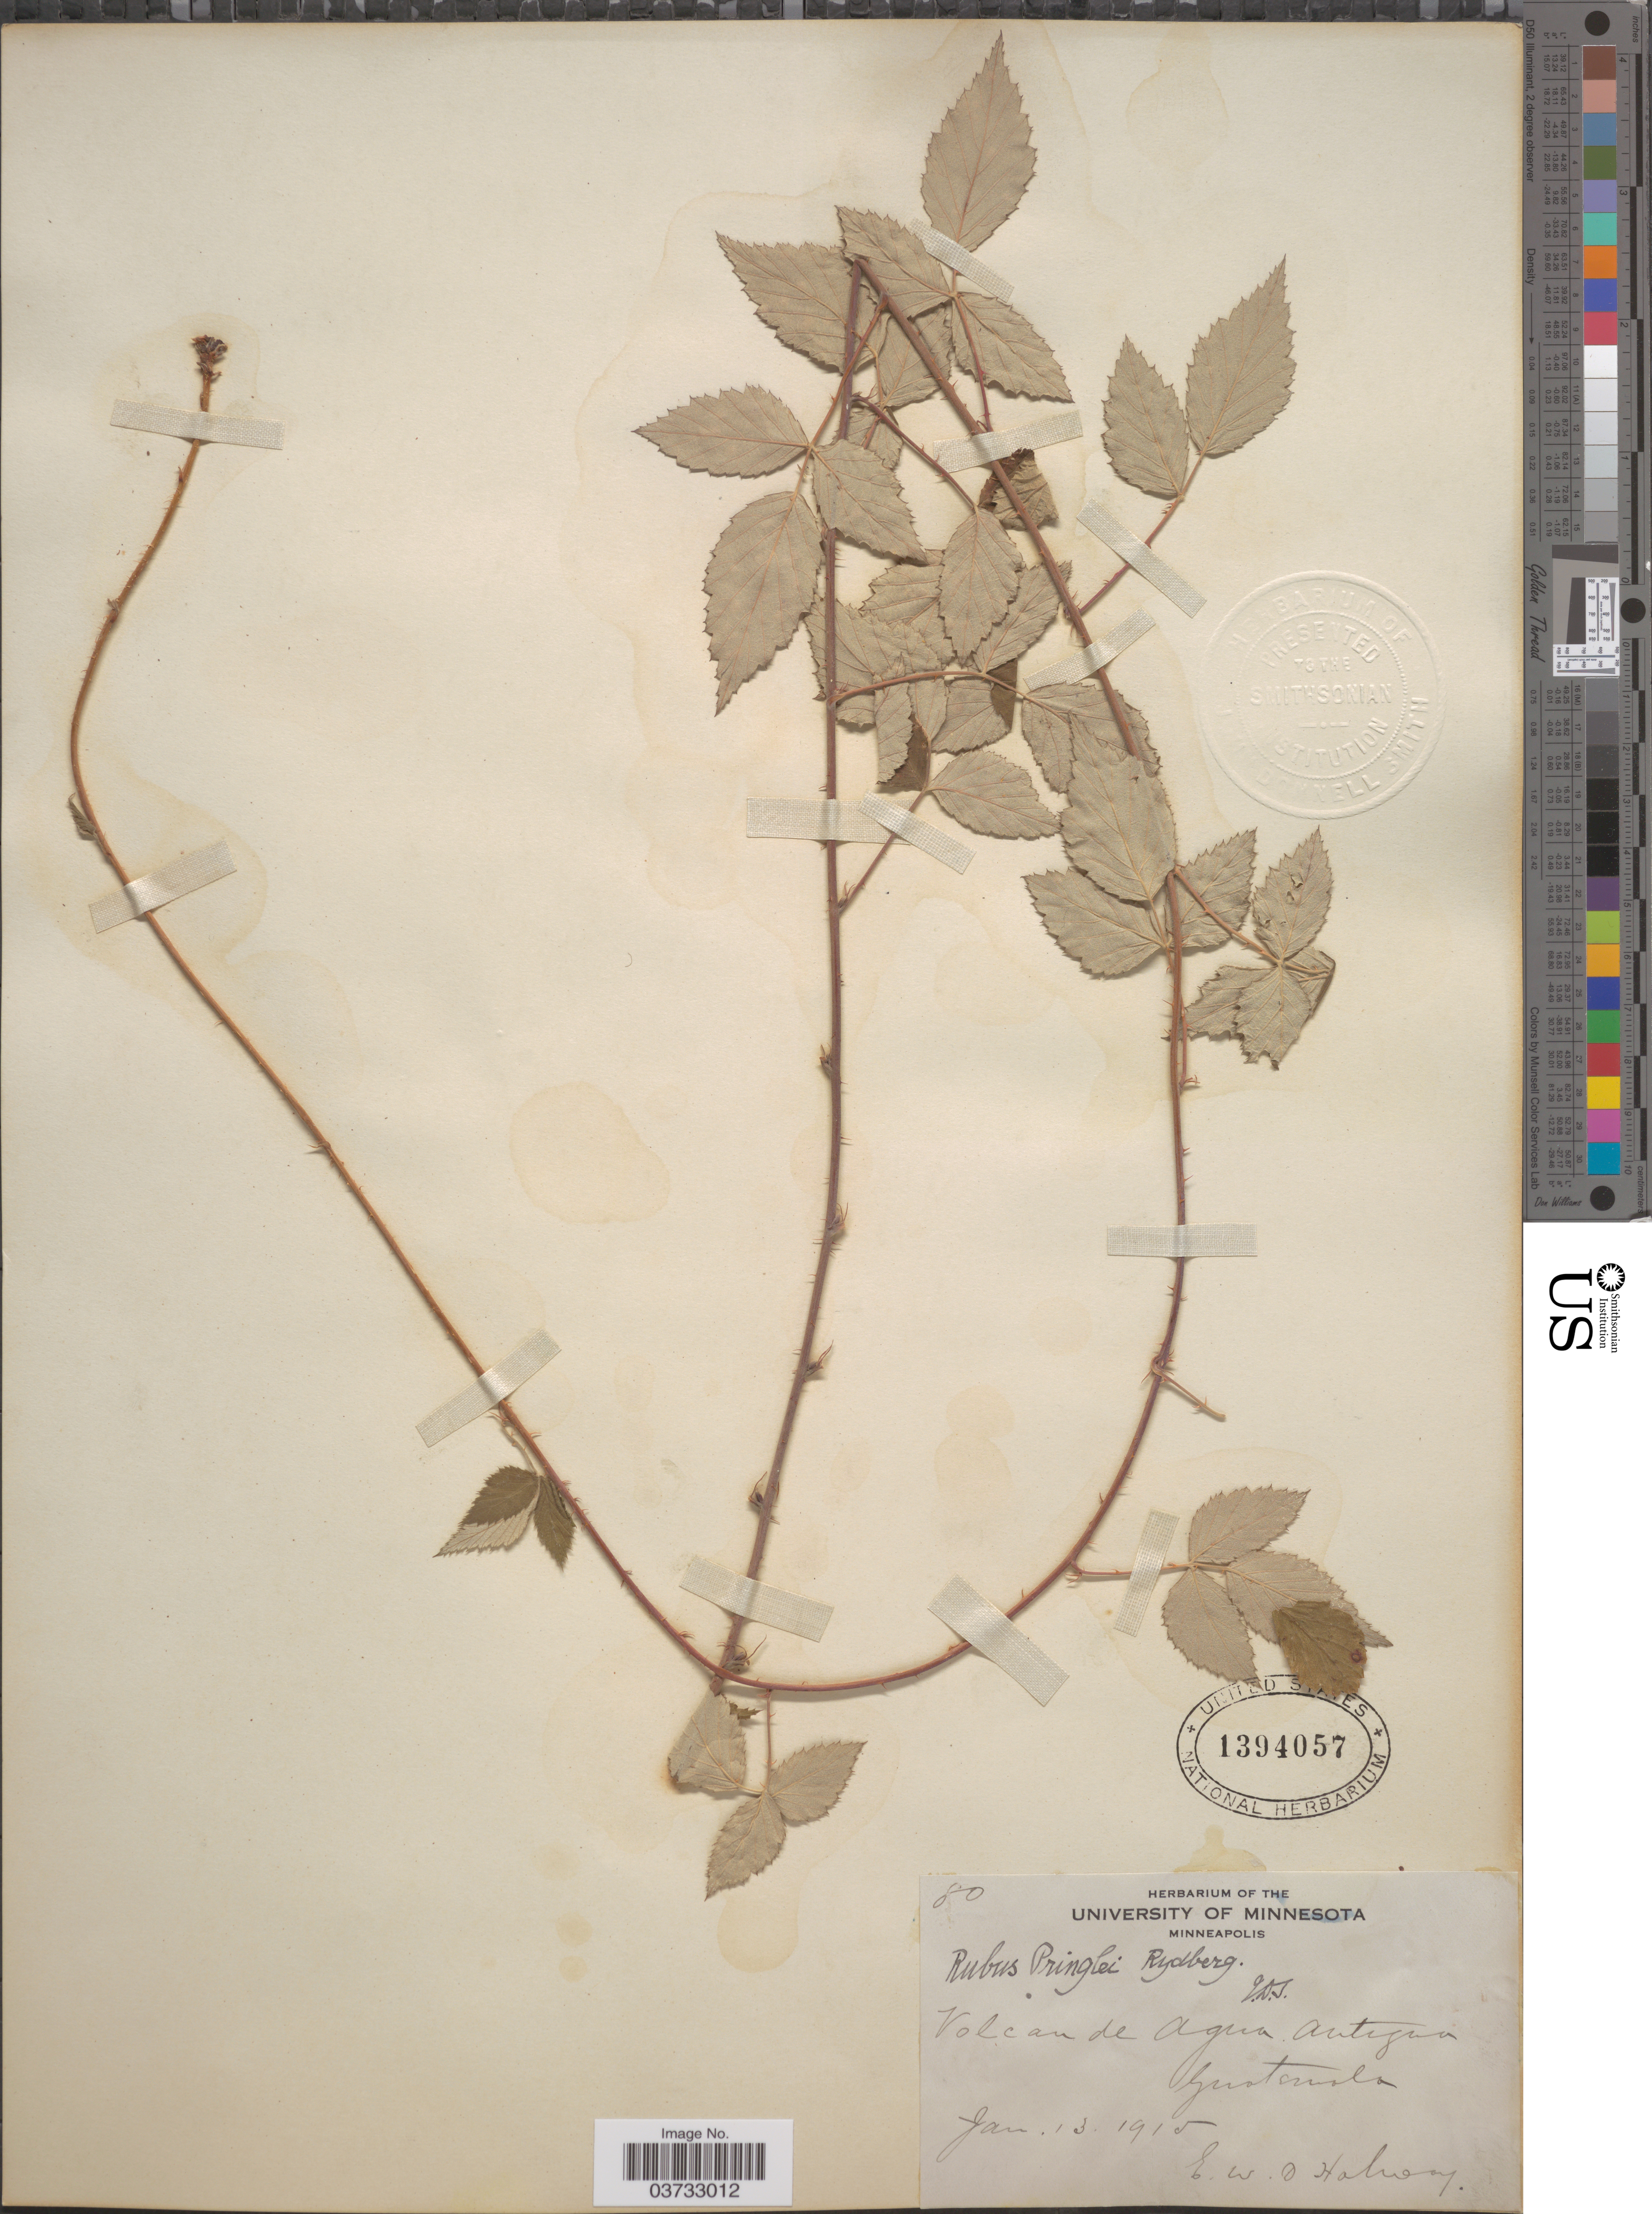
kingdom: Plantae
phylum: Tracheophyta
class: Magnoliopsida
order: Rosales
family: Rosaceae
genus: Rubus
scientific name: Rubus pringlei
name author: Rydb.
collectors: E. W. D. Holway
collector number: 80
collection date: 1915-01-13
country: Guatemala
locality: Volcan de Agua Antigua.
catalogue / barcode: US 1394057